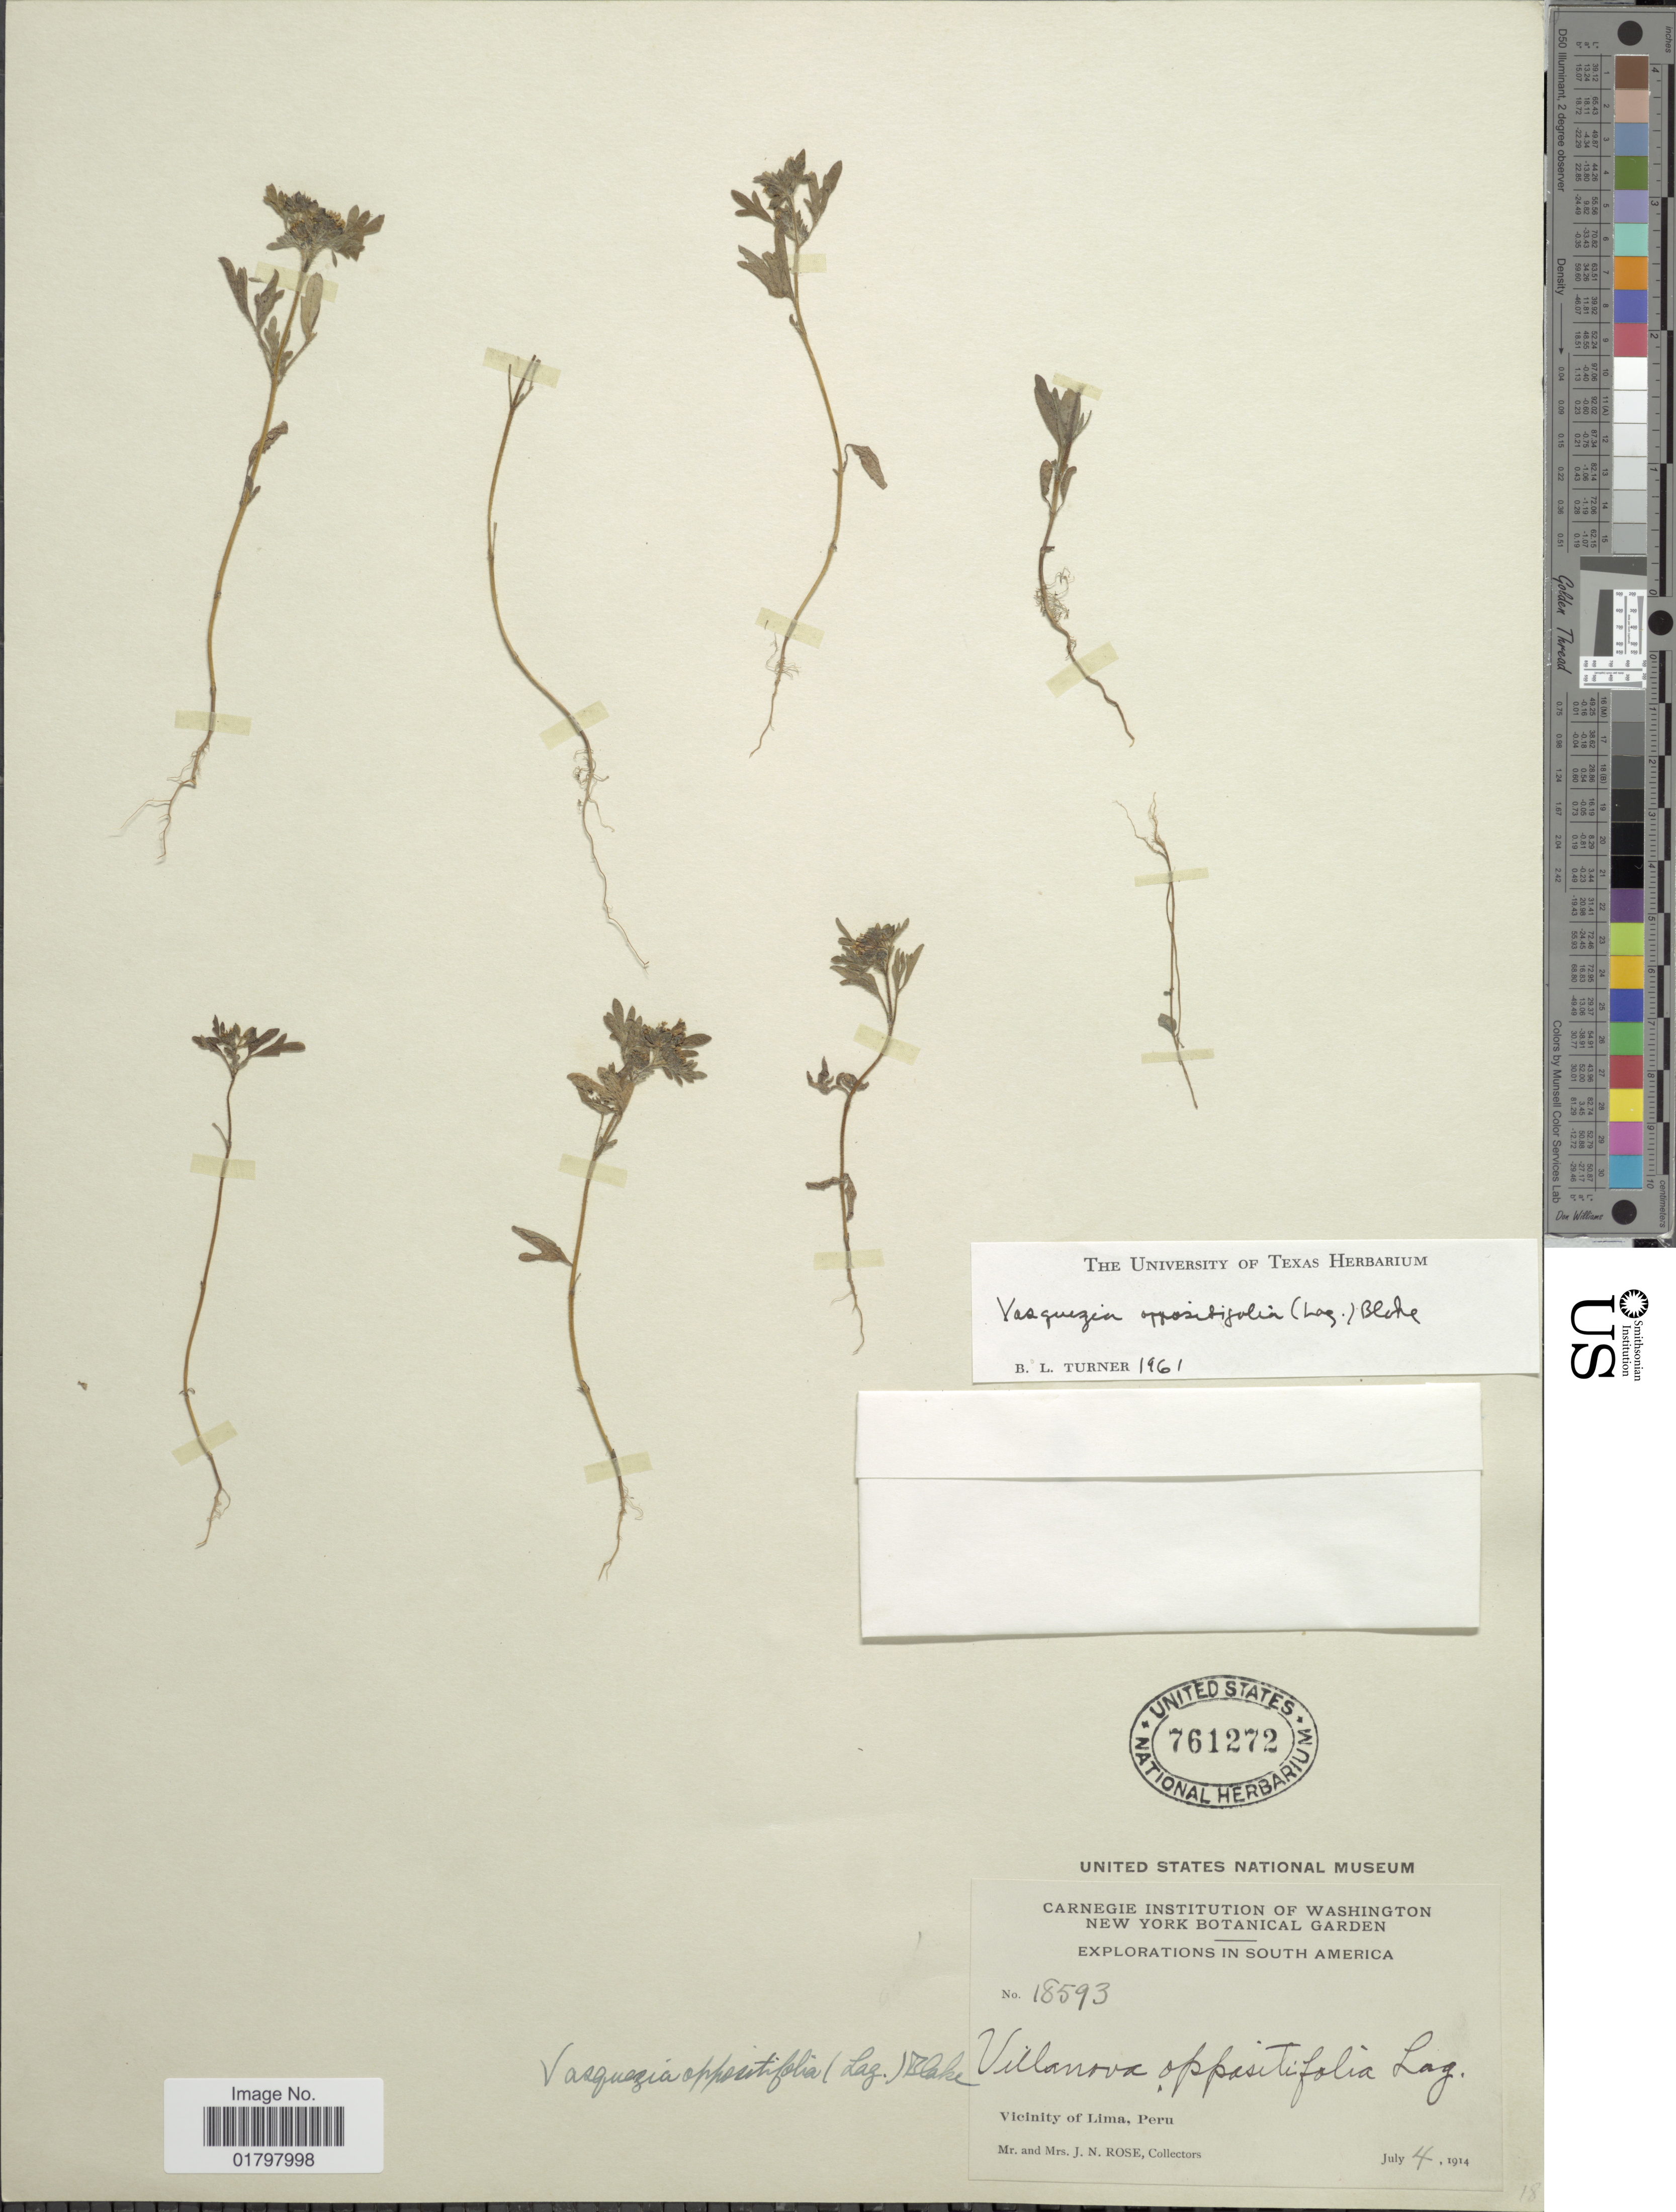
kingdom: Plantae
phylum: Tracheophyta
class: Magnoliopsida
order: Asterales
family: Asteraceae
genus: Vasquesia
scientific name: Vasquesia oppositifolia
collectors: J. N. Rose & L. B. Rose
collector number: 18593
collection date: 1914-07-04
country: Peru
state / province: Lima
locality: Vicinity of Lima, Peru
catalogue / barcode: US 761272